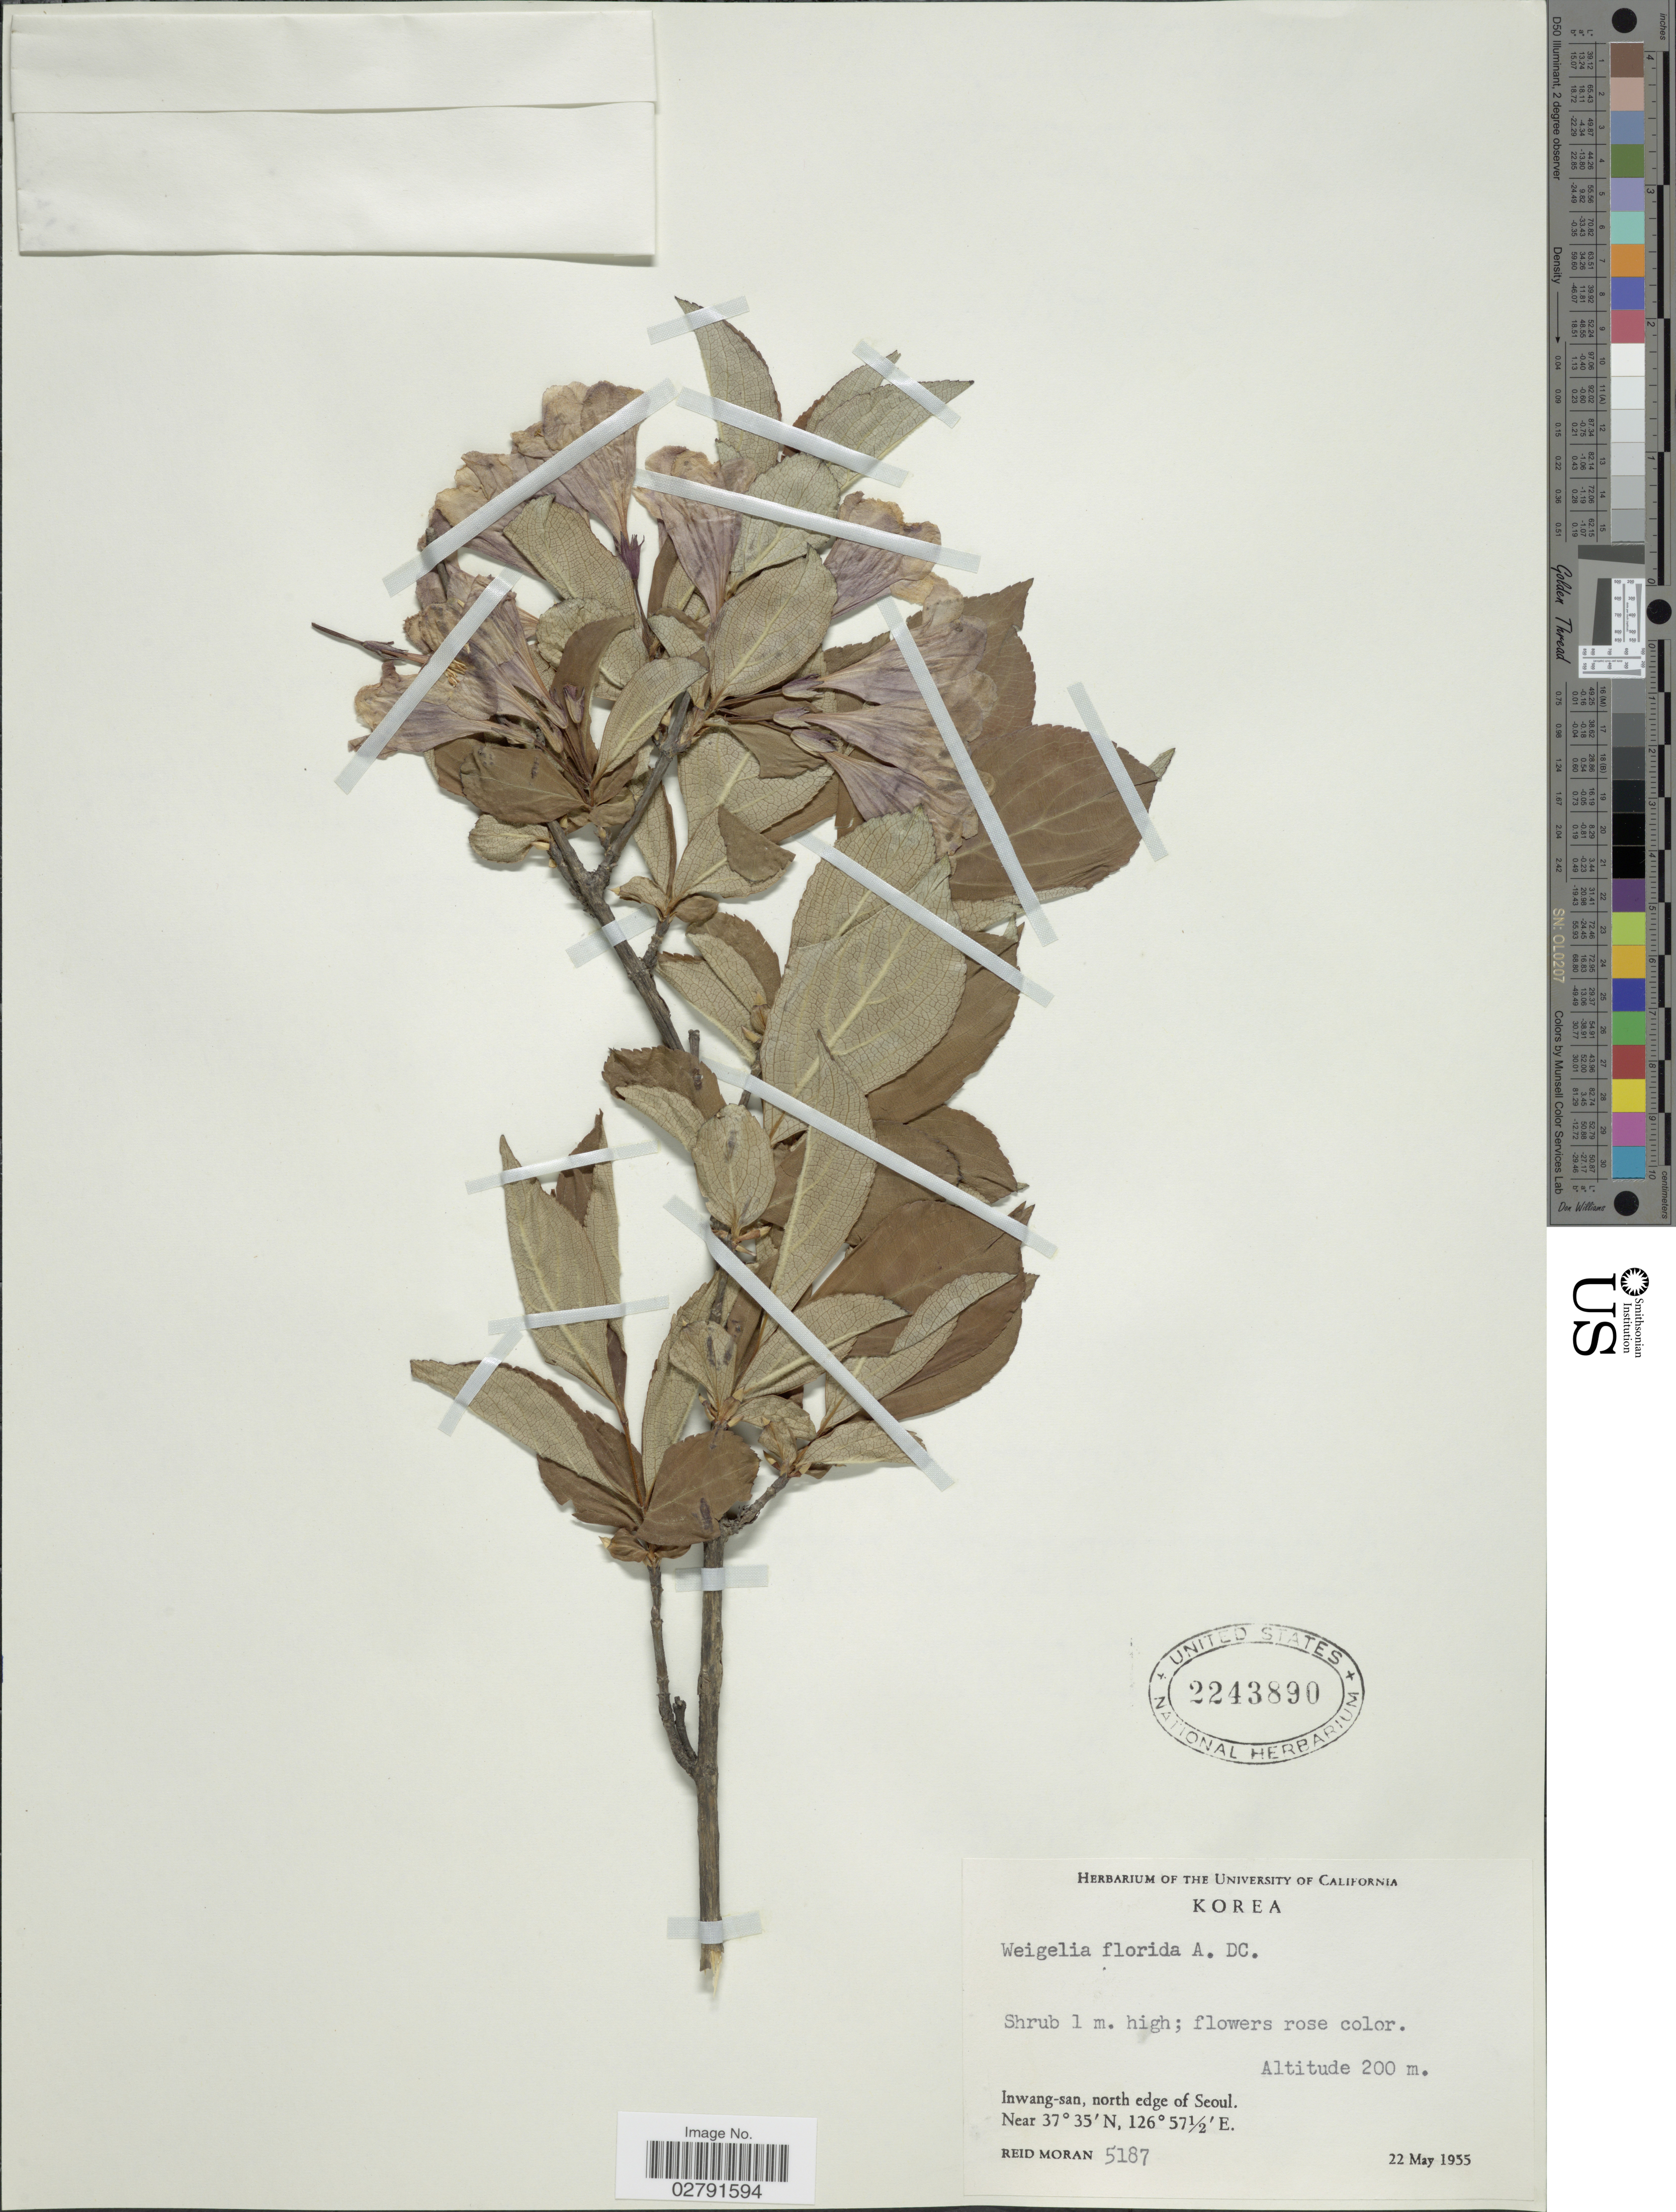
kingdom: Plantae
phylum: Tracheophyta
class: Magnoliopsida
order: Dipsacales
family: Caprifoliaceae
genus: Diervilla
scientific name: Diervilla florida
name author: (Bunge) Siebold & Zucc.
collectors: R. V. Moran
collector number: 5187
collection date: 1955-05-22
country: South Korea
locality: Inwang-san, north edge of Seoul.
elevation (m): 200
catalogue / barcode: US 2243890